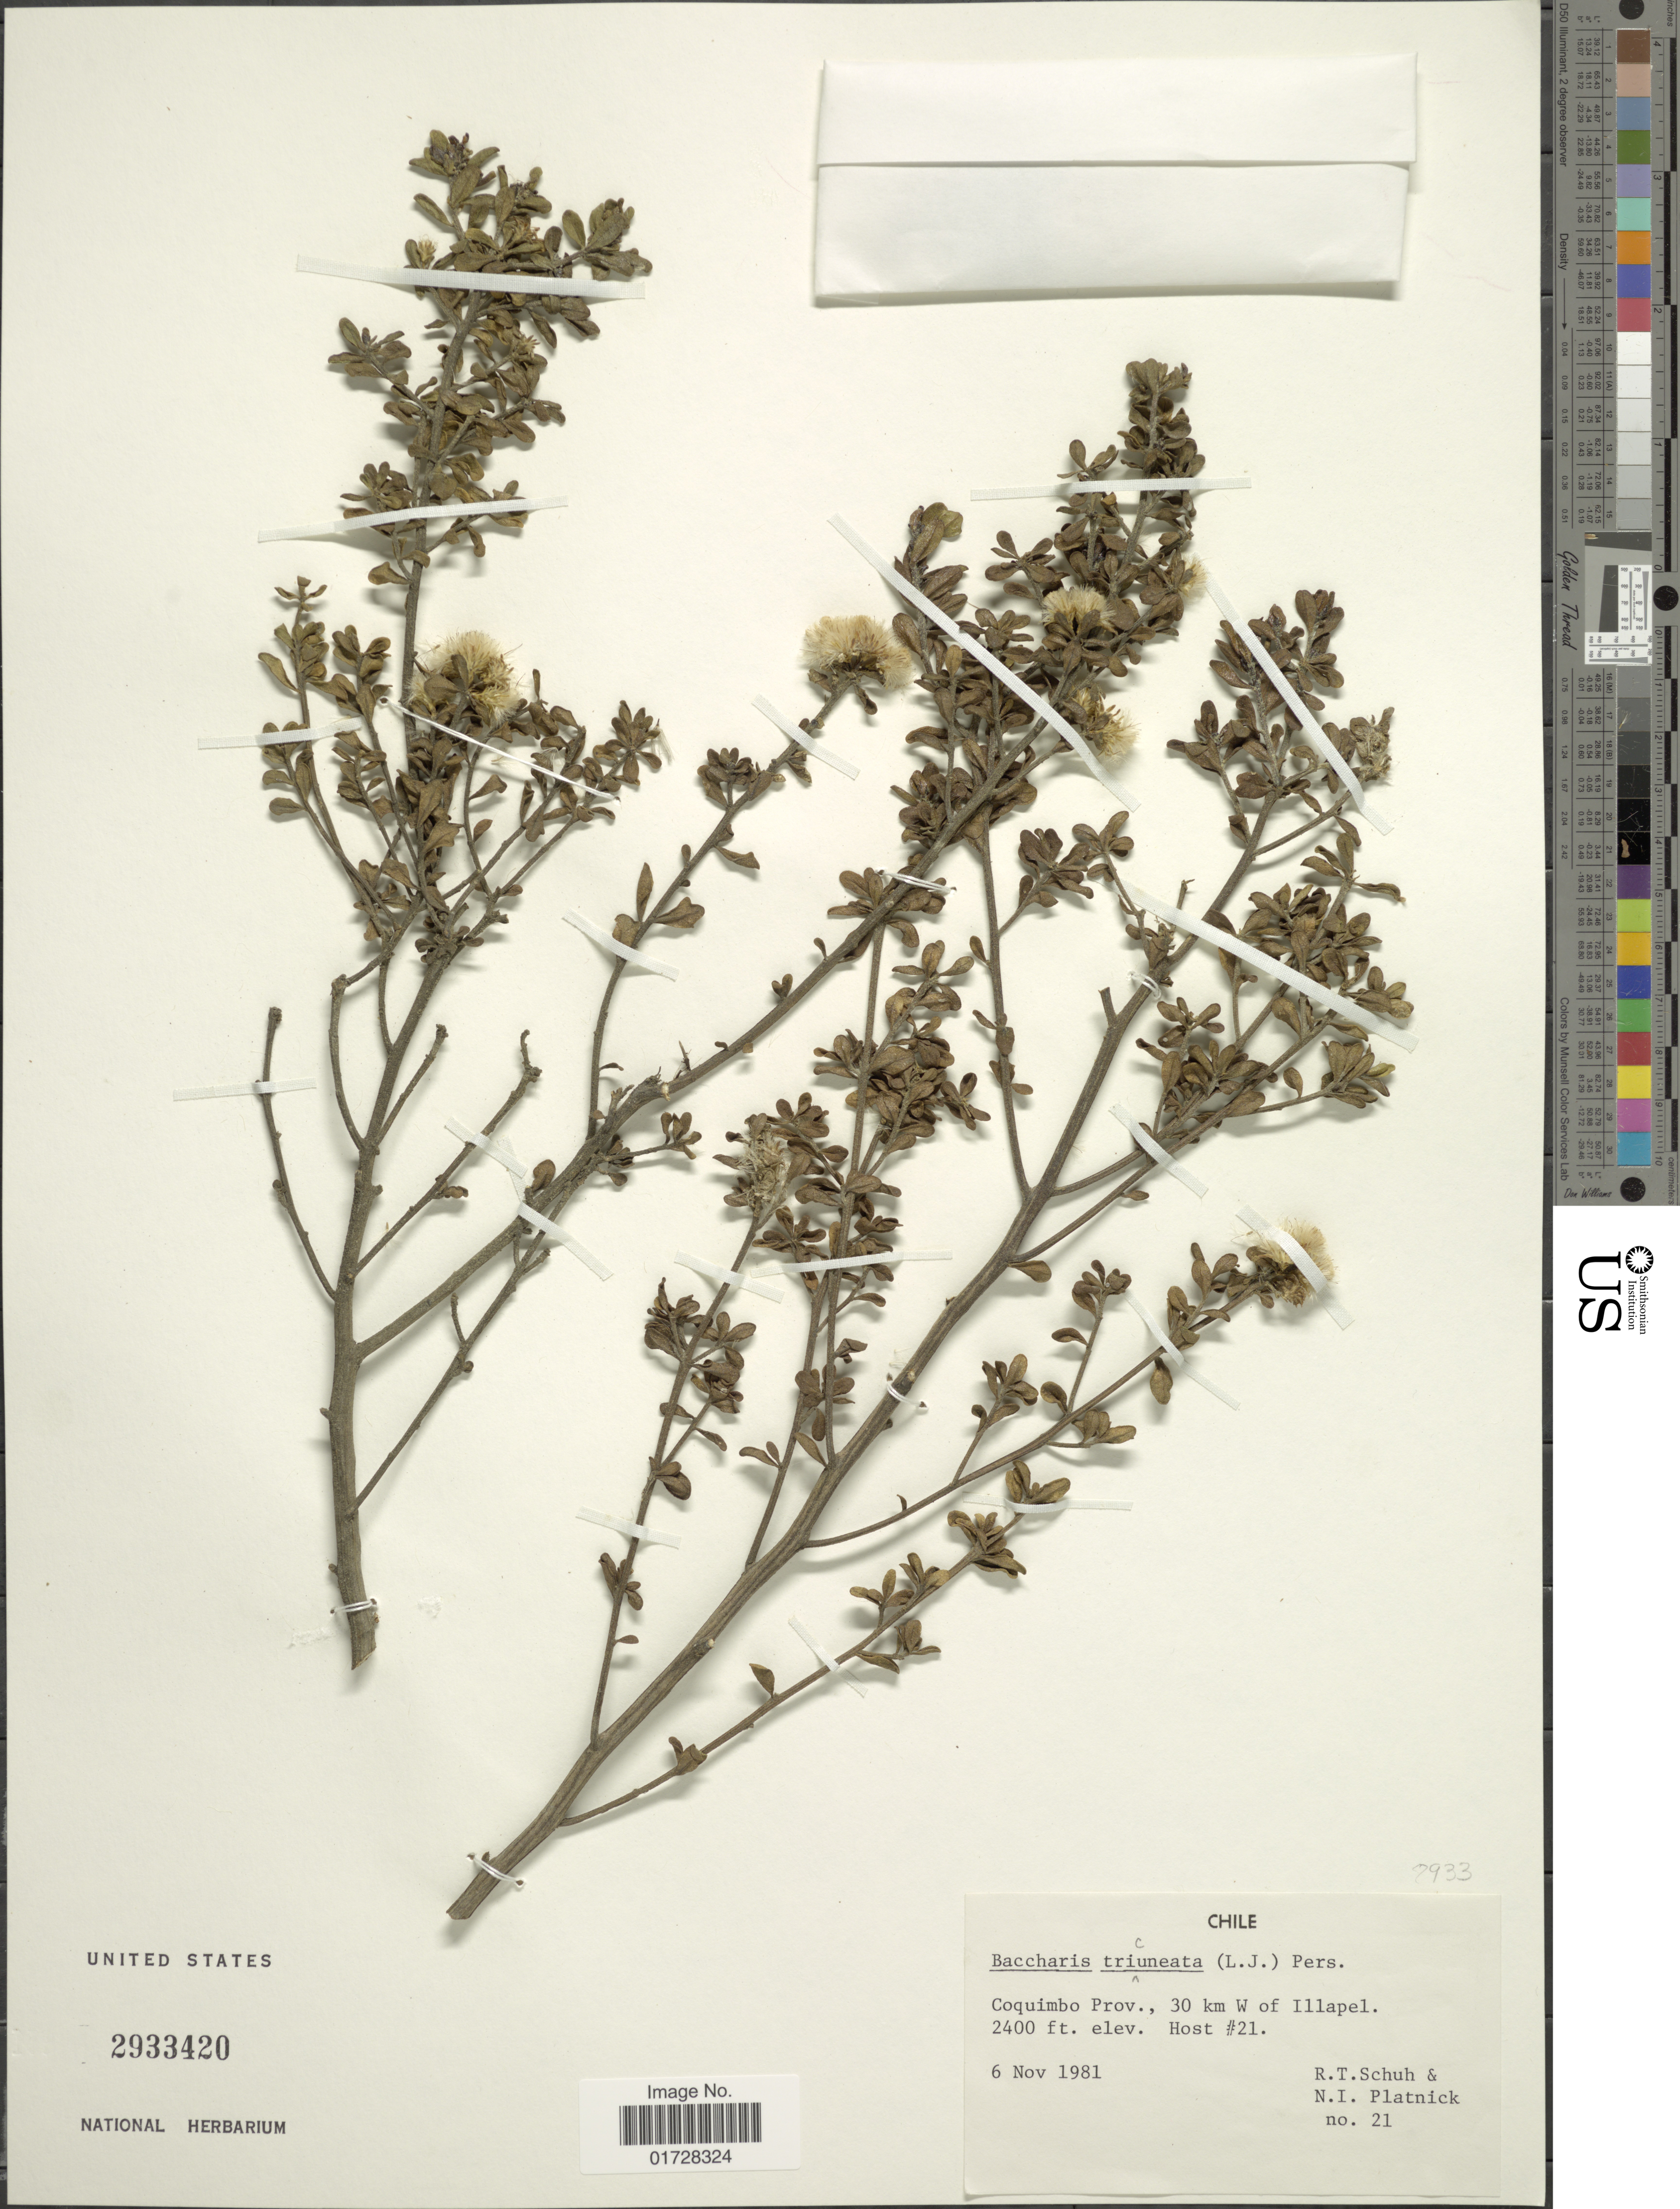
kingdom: Plantae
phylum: Tracheophyta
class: Magnoliopsida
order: Asterales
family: Asteraceae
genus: Baccharis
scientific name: Baccharis tricuneata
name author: (L. f.) Pers.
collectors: R. Schuh & N. Platnick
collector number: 21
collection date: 1981-11-06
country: Chile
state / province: Coquimbo (IV)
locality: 30 km W of Illapel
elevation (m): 732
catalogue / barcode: US 2933420